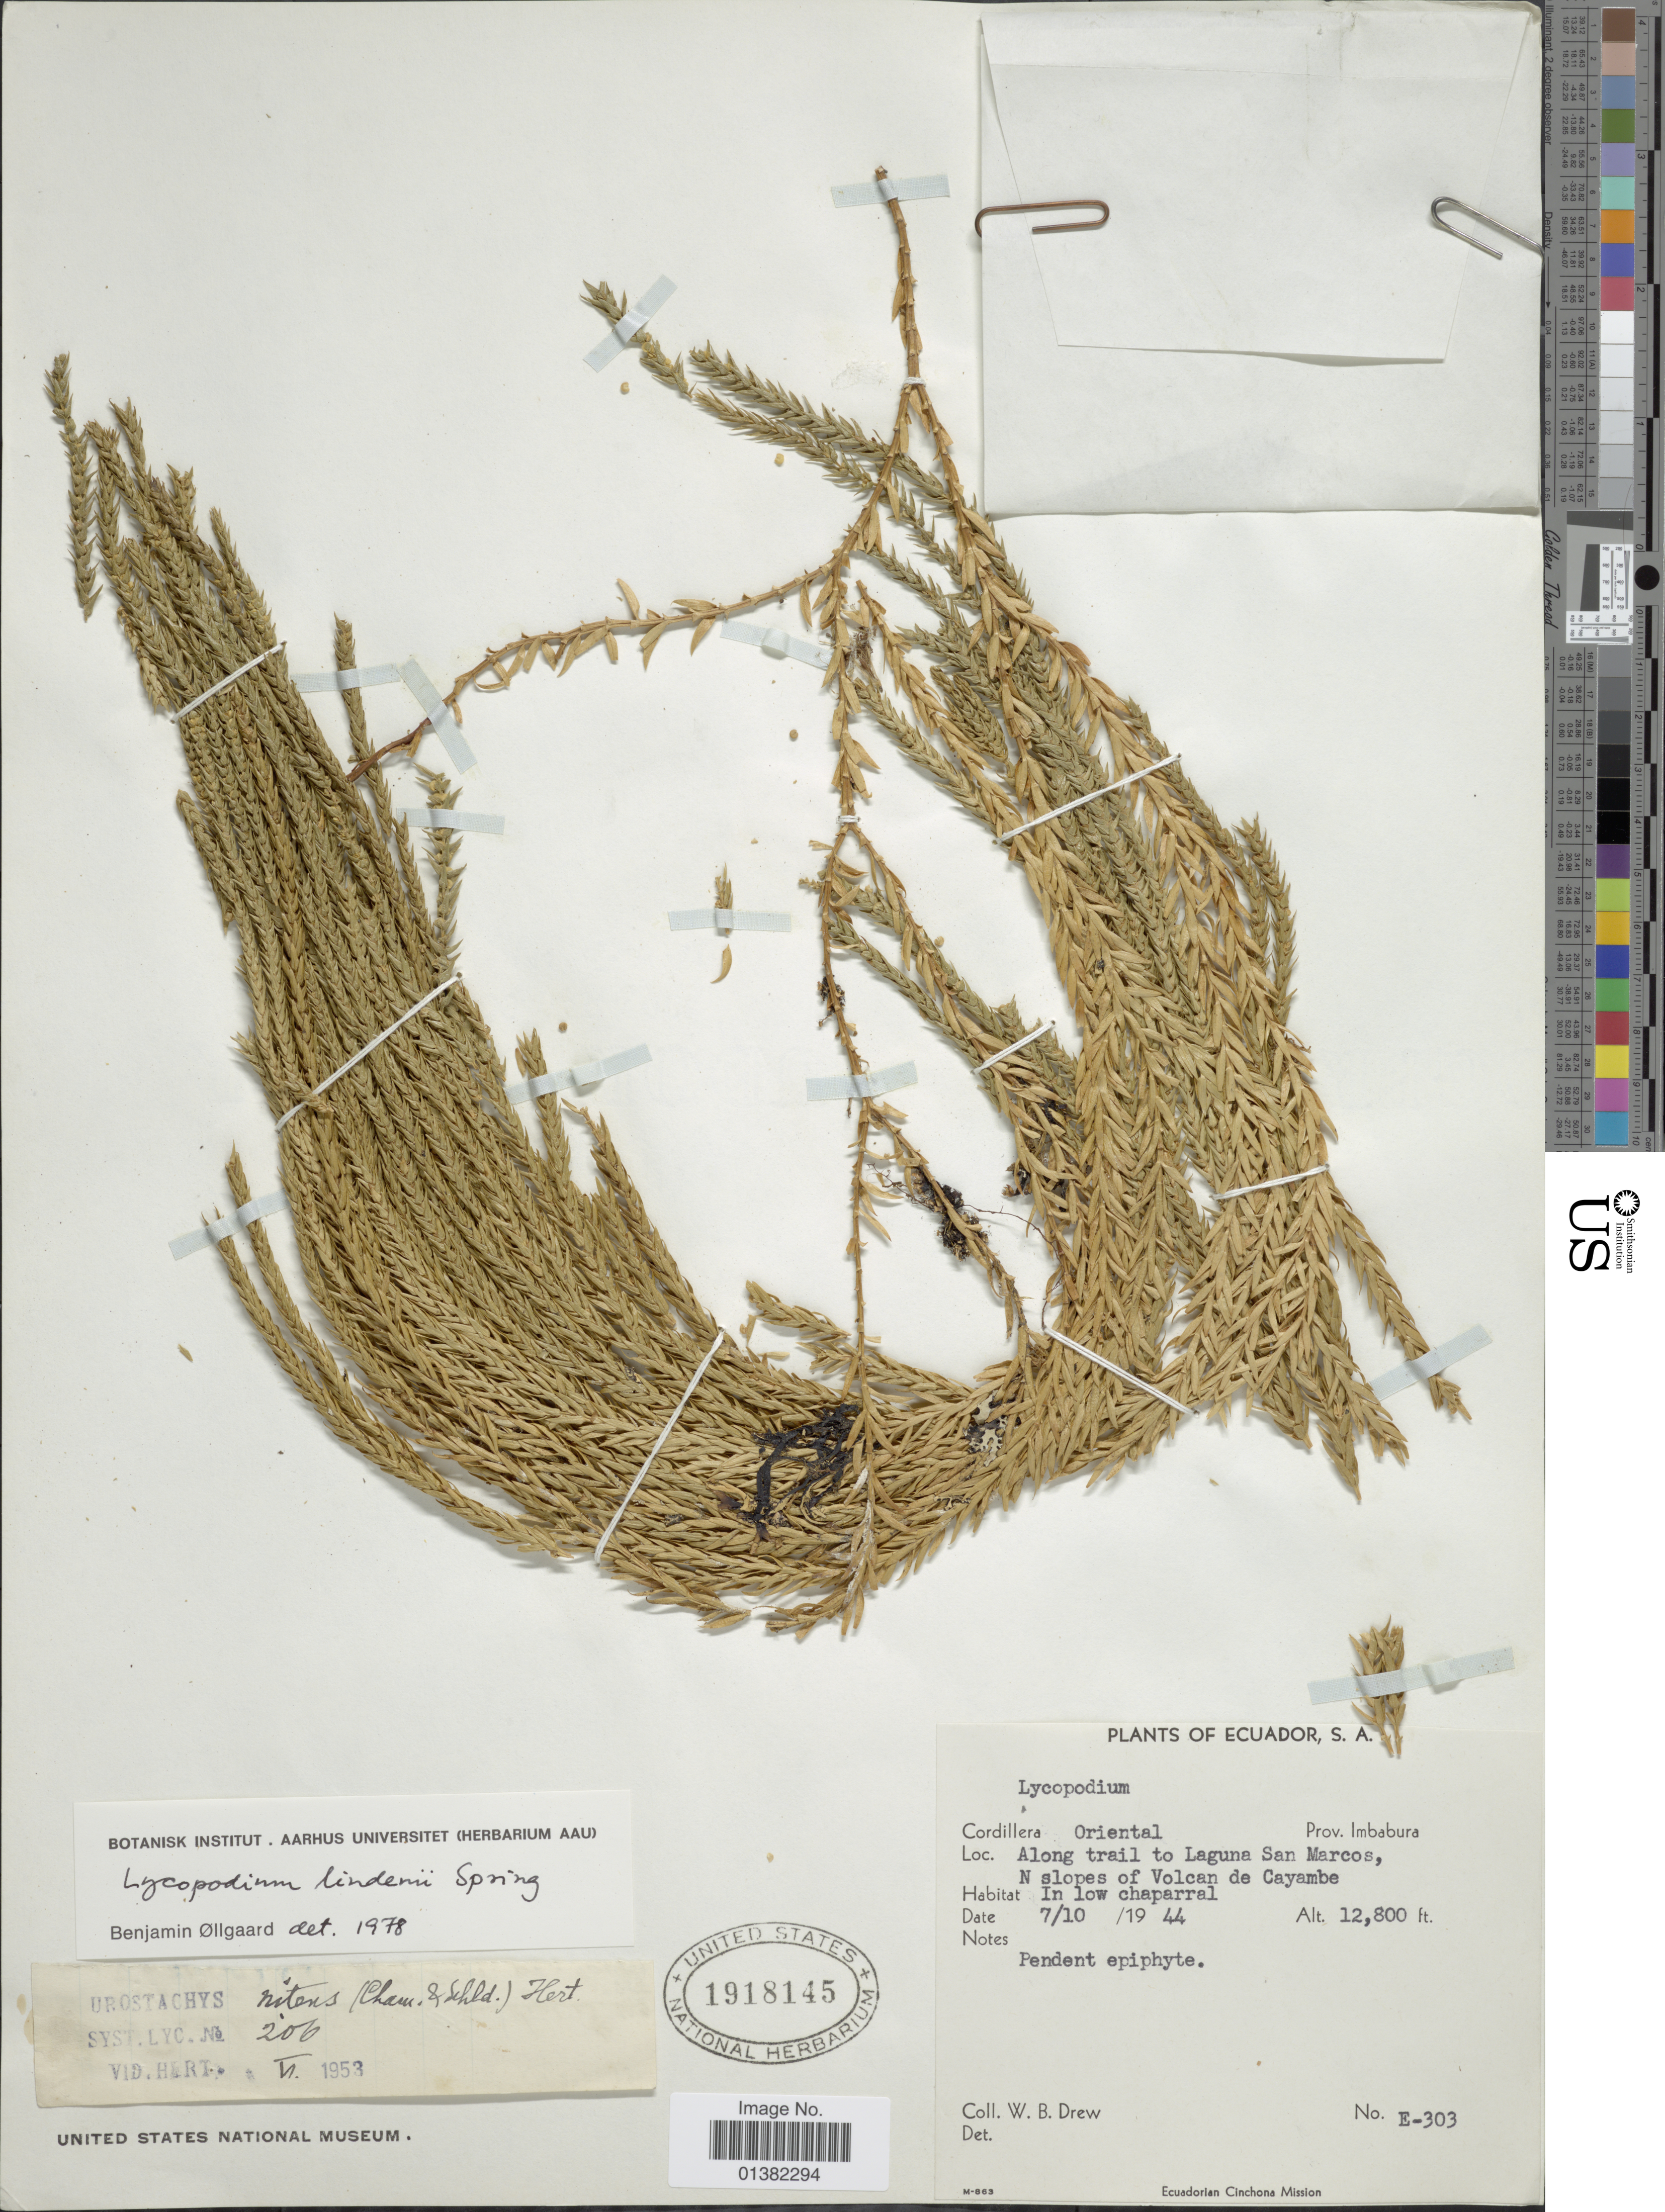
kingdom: Plantae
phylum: Tracheophyta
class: Lycopodiopsida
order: Lycopodiales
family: Lycopodiaceae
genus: Phlegmariurus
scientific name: Phlegmariurus lindenii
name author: (Spring) B. Øllg.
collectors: W. B. Drew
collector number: E-303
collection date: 1944-10-07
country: Ecuador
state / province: Imbabura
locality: Cordillera Orienal, Along trail to Laguna San Marcos, N slopes of Volcan de Cayambe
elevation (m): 3901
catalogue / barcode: US 1918145